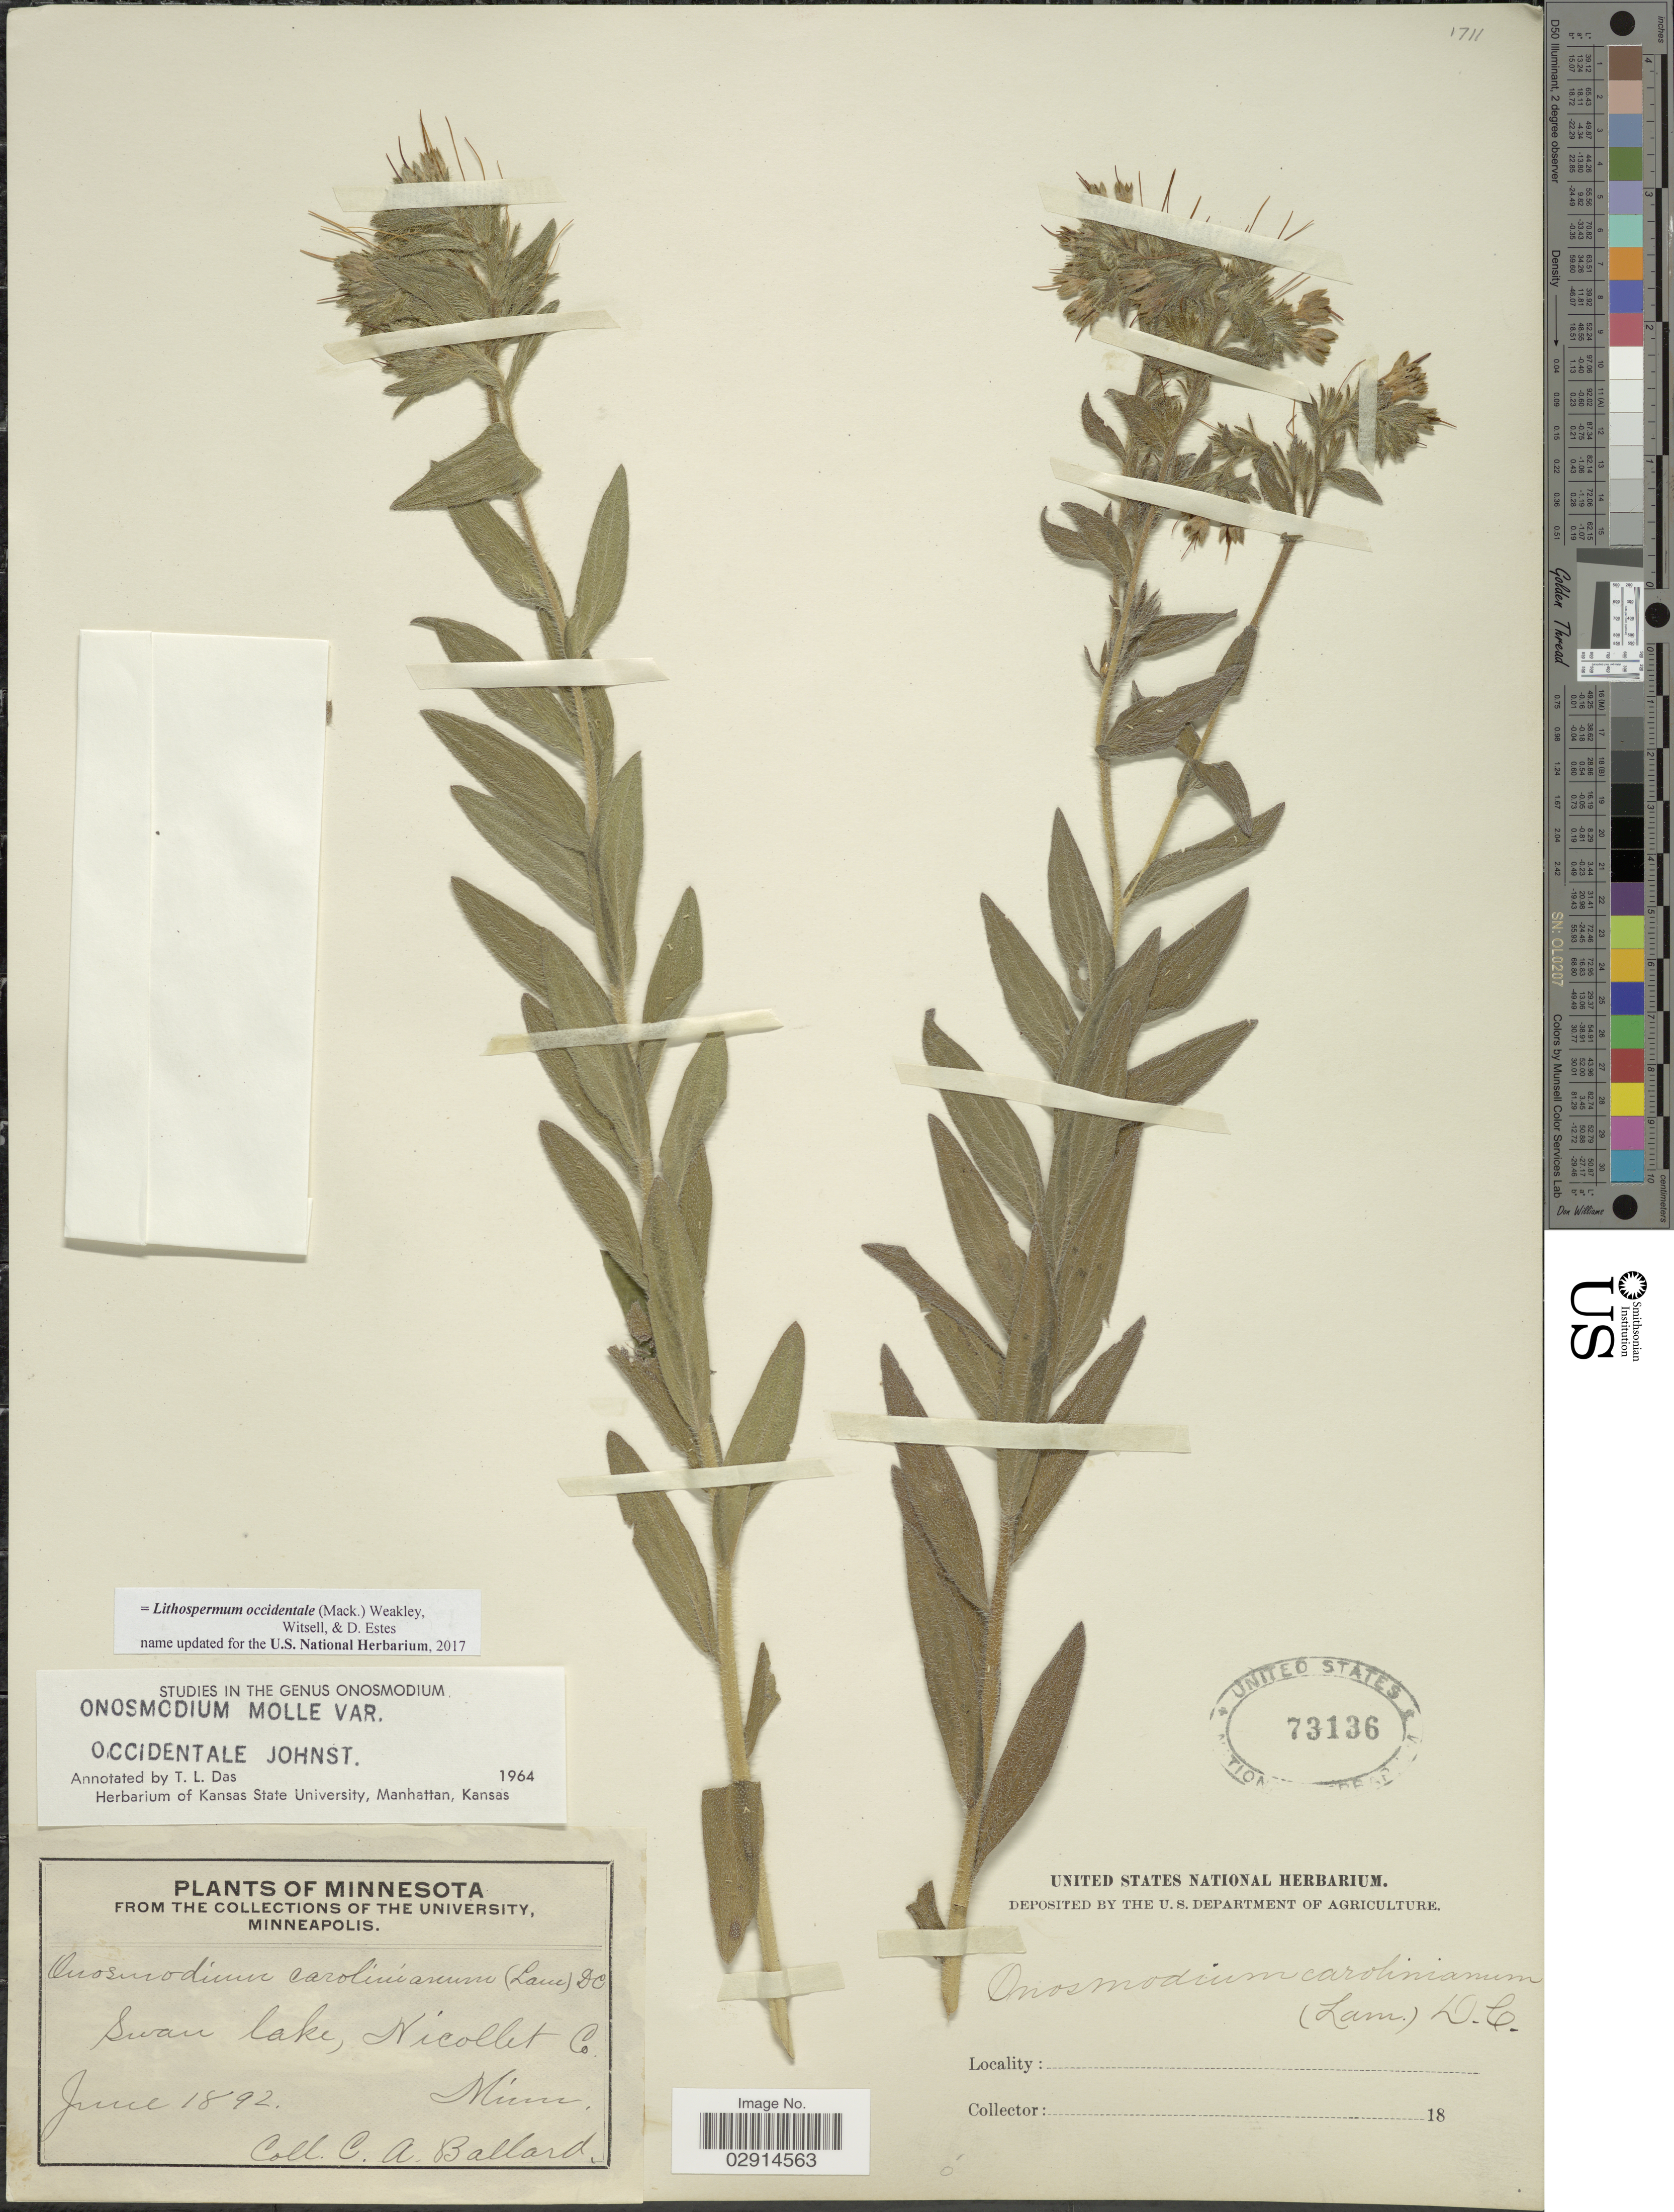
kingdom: Plantae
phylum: Tracheophyta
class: Magnoliopsida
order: Boraginales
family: Boraginaceae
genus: Lithospermum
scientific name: Lithospermum occidentale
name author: (Mack.) Weakley et al.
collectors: C. A. Ballard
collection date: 1892-06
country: United States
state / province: Minnesota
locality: Swan lake, Nicollet Co. Minn.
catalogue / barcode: US 73136